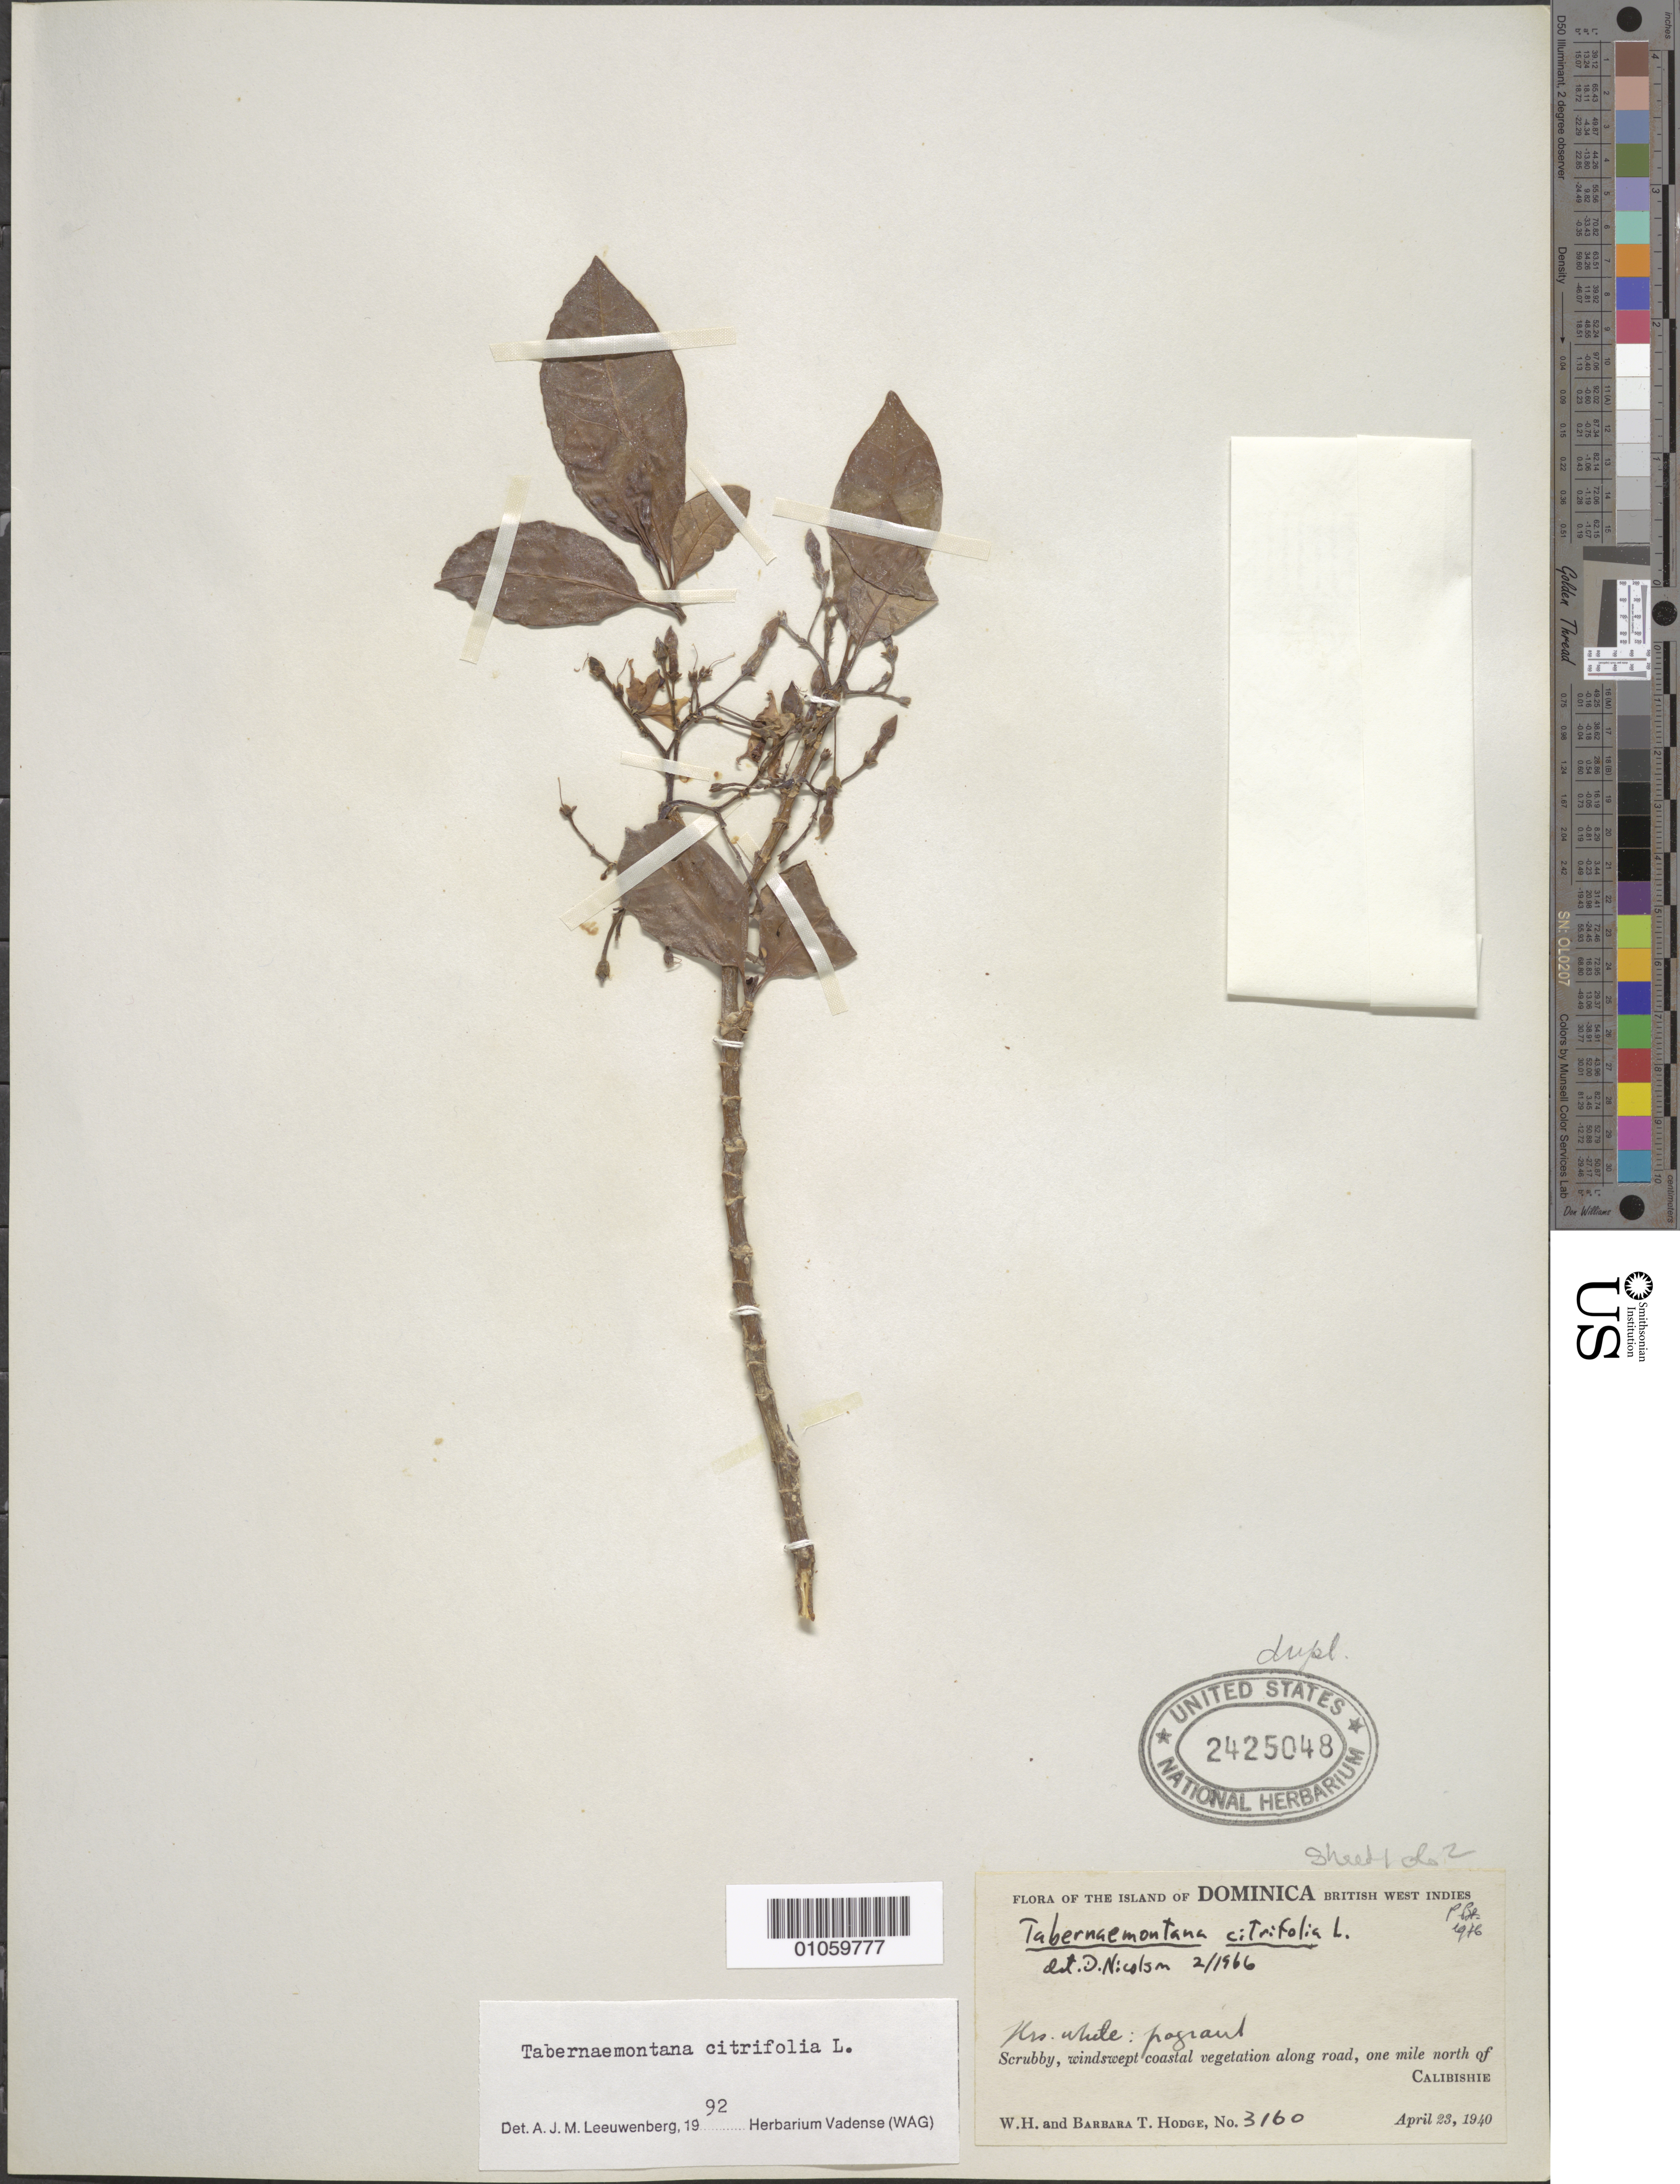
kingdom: Plantae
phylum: Tracheophyta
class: Magnoliopsida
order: Gentianales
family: Apocynaceae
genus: Tabernaemontana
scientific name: Tabernaemontana citrifolia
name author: L.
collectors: W. Hodge & B. Hodge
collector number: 3160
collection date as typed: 23 Apr 1940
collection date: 1940-04-23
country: Dominica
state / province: St. Andrew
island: Dominica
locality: Coastal, along road, 1 mi. north of Calibishie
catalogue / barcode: US 2425048